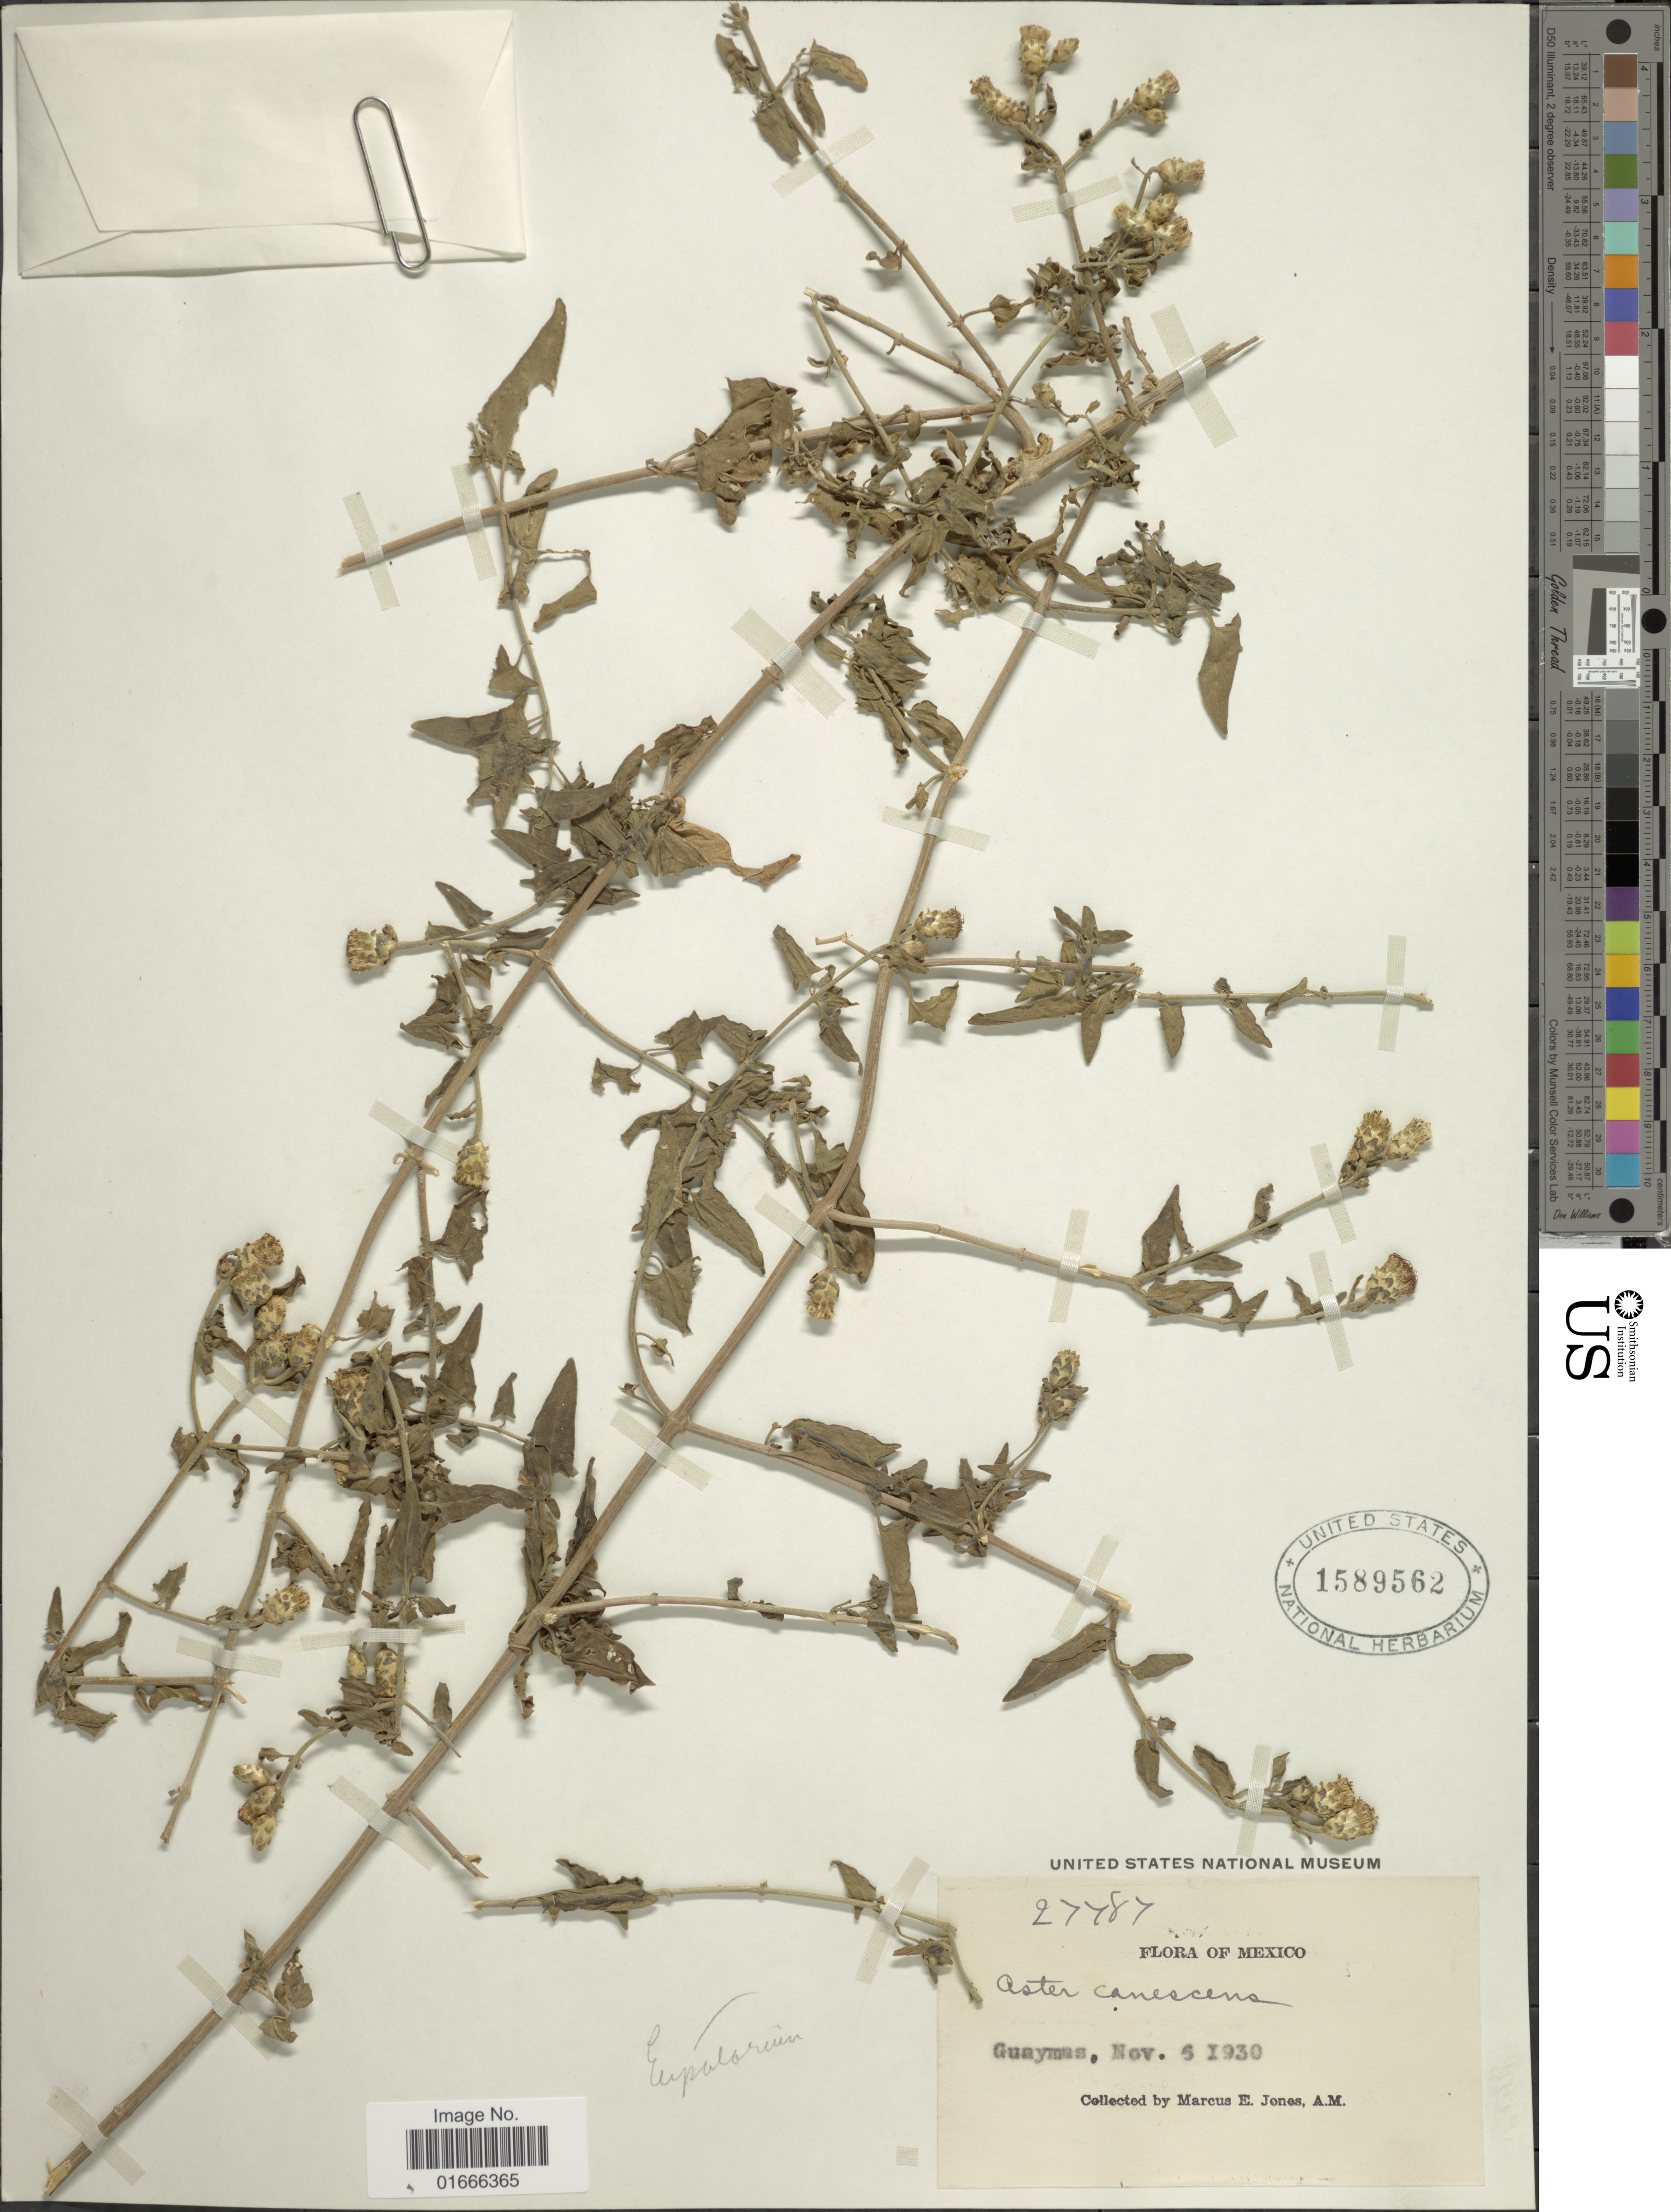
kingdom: Plantae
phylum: Tracheophyta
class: Magnoliopsida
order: Asterales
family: Asteraceae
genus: Chromolaena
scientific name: Chromolaena sagittata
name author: (A. Gray) R.M. King & H. Rob.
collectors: M. E. Jones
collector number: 27787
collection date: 1930-11-05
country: Mexico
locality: Guaymas.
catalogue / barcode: US 1589562